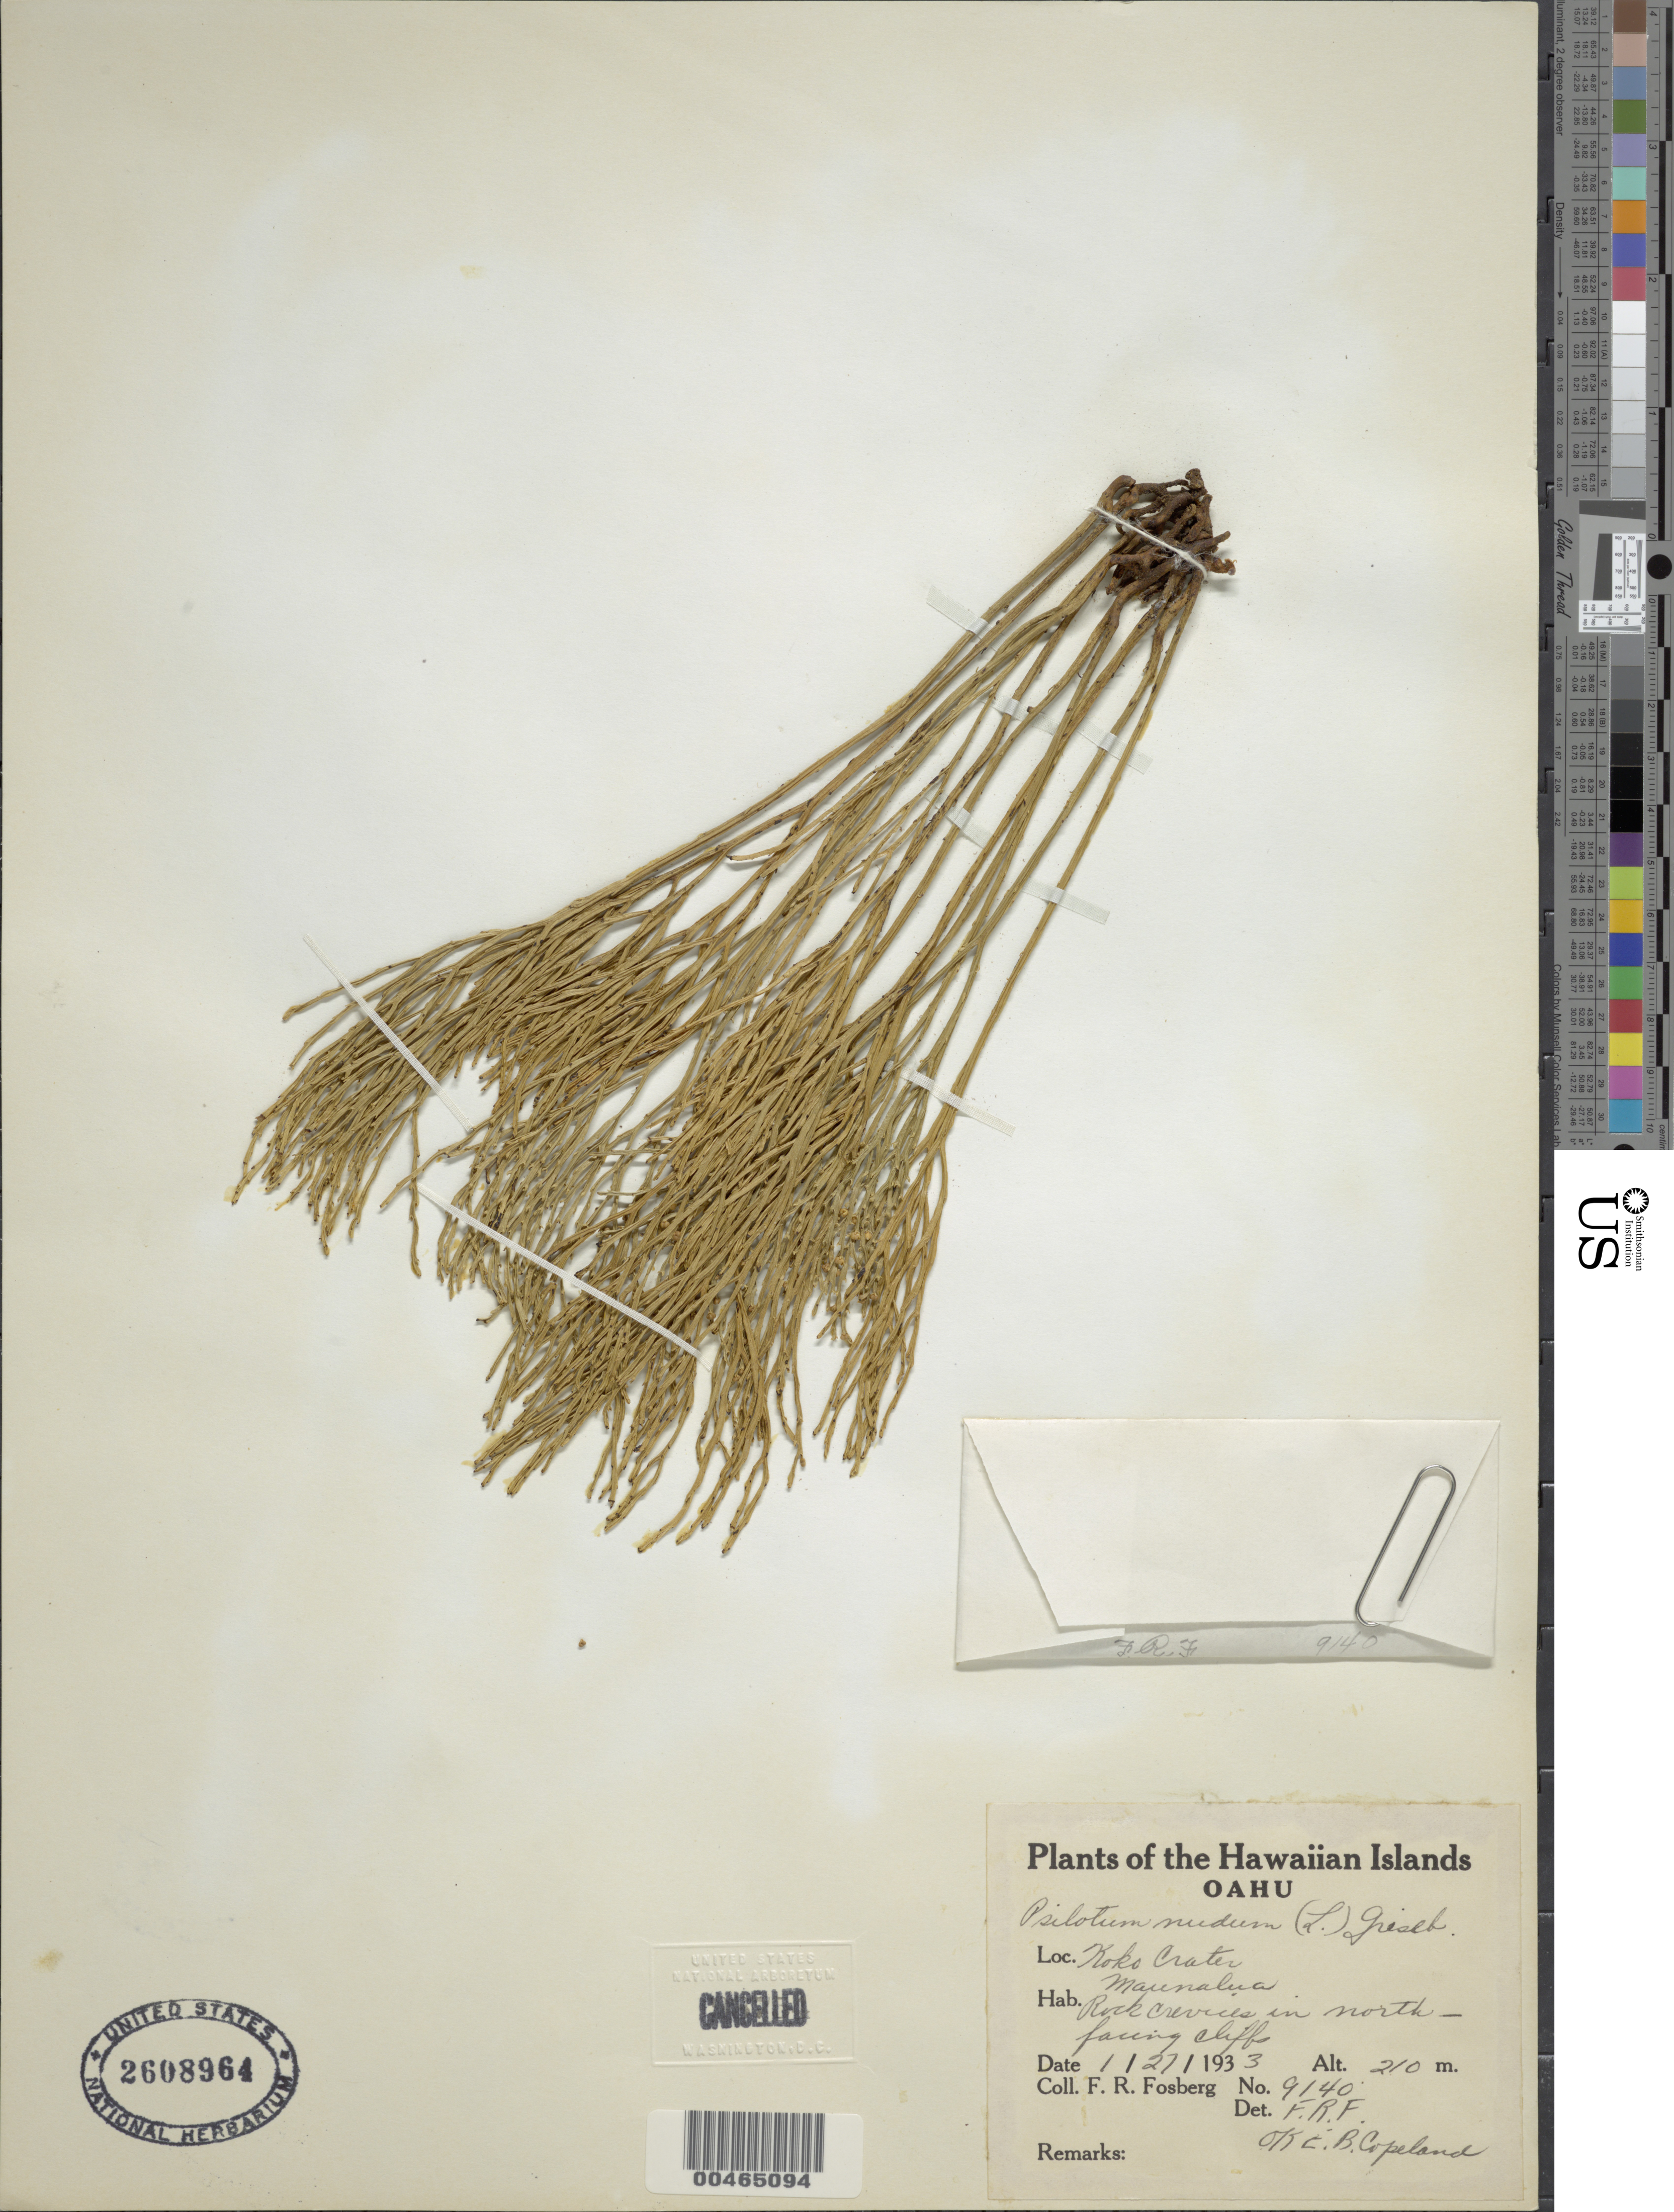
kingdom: Plantae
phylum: Tracheophyta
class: Polypodiopsida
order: Psilotales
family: Psilotaceae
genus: Psilotum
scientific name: Psilotum nudum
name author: (L.) P. Beauv.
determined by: Copeland, E. B.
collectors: F. R. Fosberg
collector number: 9140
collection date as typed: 27 Jan 1933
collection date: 1933-01-27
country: United States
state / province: Hawaii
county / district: Honolulu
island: Oahu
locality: Koko Crater, Maunalua, Oahu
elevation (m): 210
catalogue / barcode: US 2608964